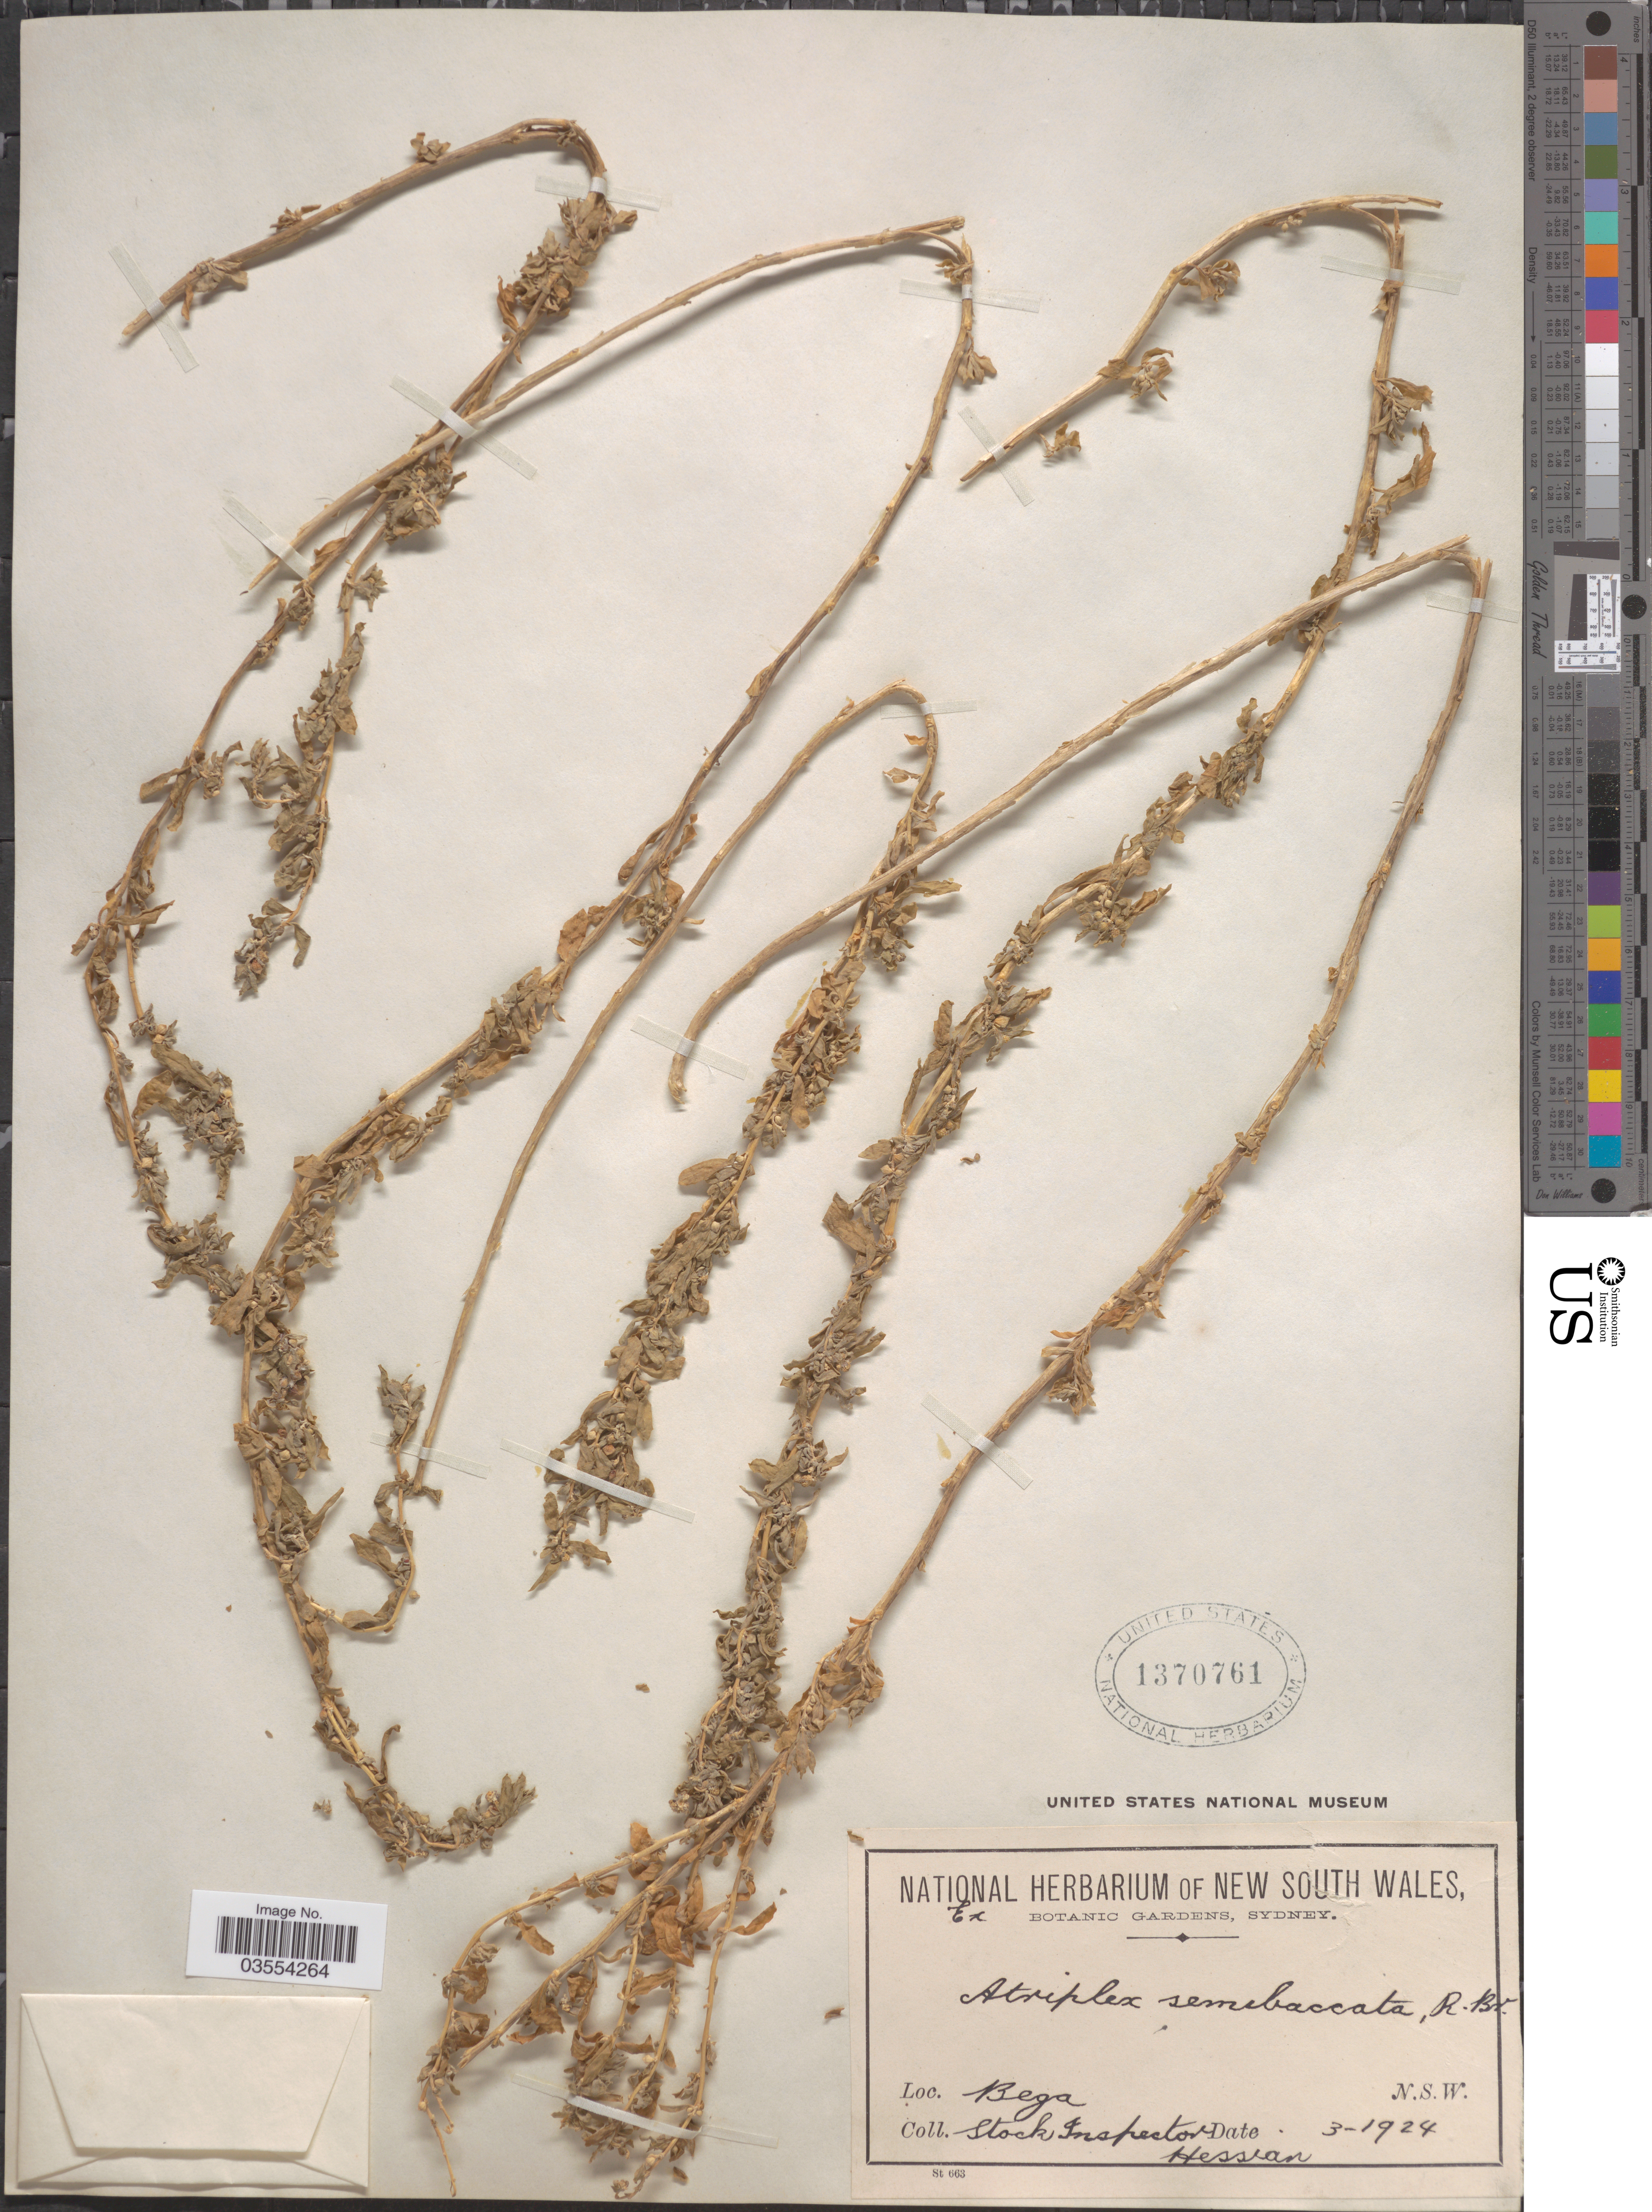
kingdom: Plantae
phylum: Tracheophyta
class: Magnoliopsida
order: Caryophyllales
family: Amaranthaceae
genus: Atriplex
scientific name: Atriplex semibaccata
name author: R. Br.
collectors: Stock Inspector Hessian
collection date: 1924-03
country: Australia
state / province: New South Wales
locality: Bega.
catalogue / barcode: US 1370761